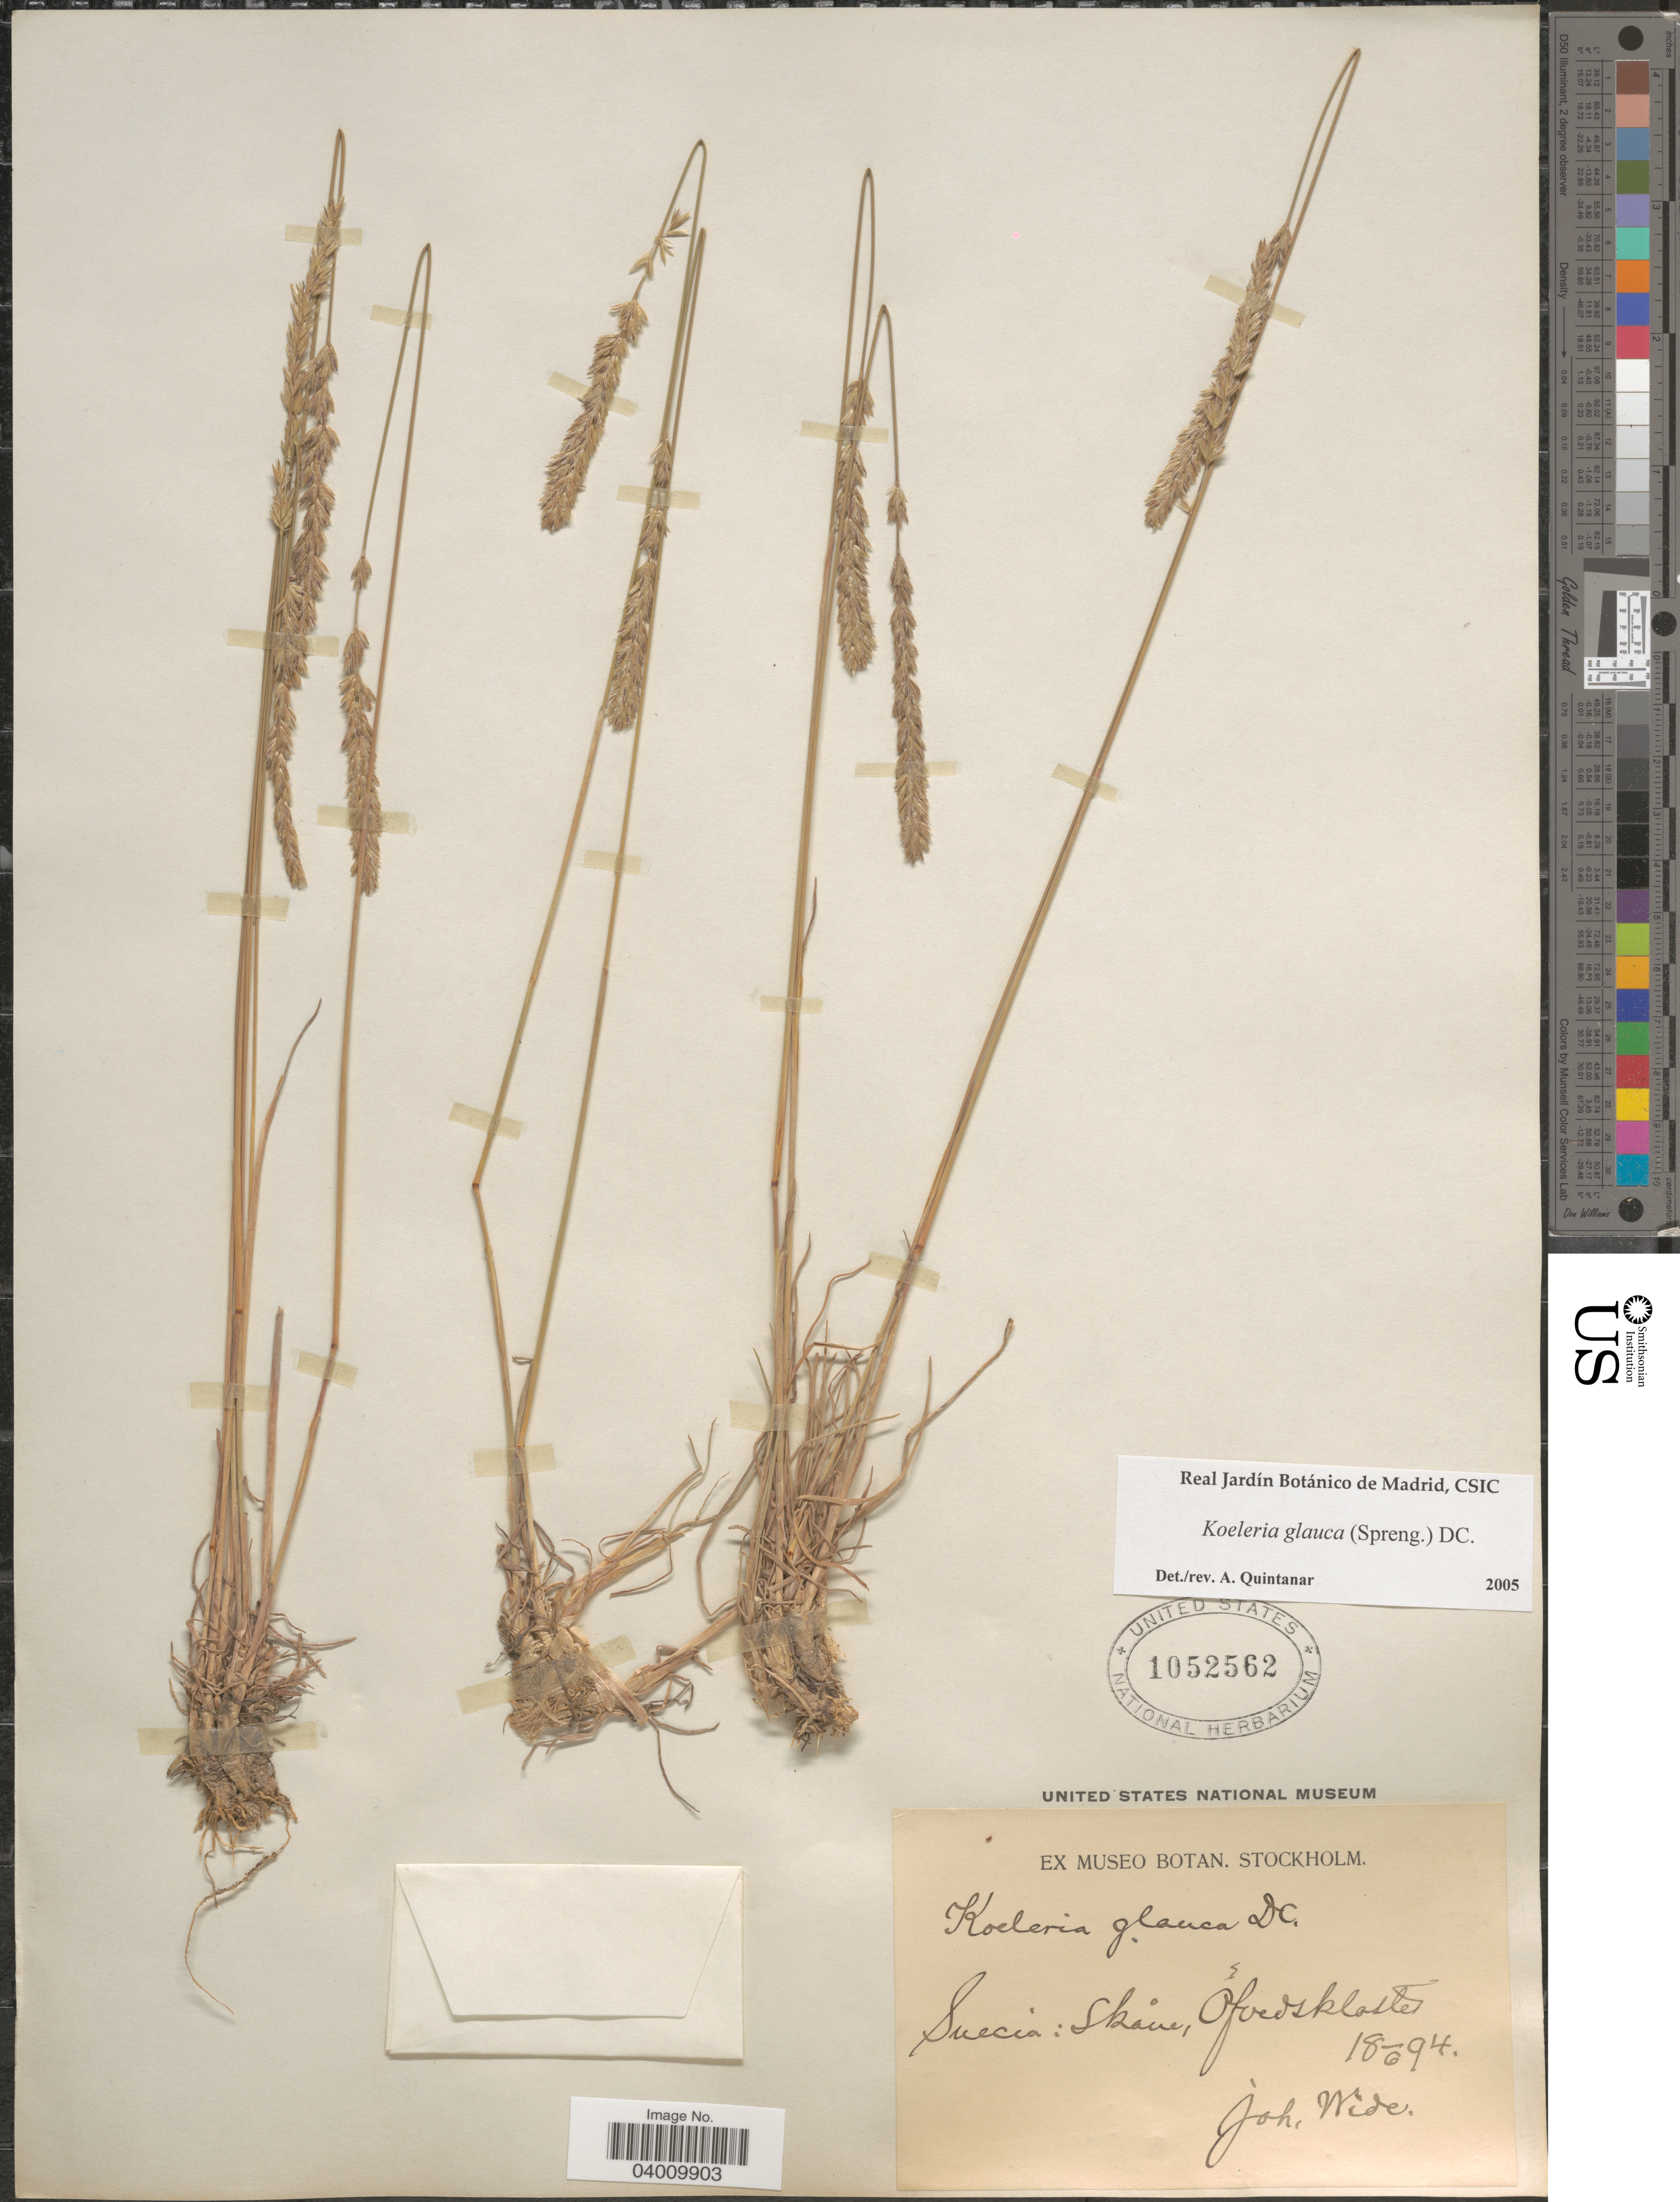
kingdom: Plantae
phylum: Tracheophyta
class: Liliopsida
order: Poales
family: Poaceae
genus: Koeleria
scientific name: Koeleria glauca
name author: (Spreng.) DC.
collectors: J. Wide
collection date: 1894-06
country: Sweden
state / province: Skåne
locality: Suecia: Ofvedskloster.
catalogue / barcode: US 1052562